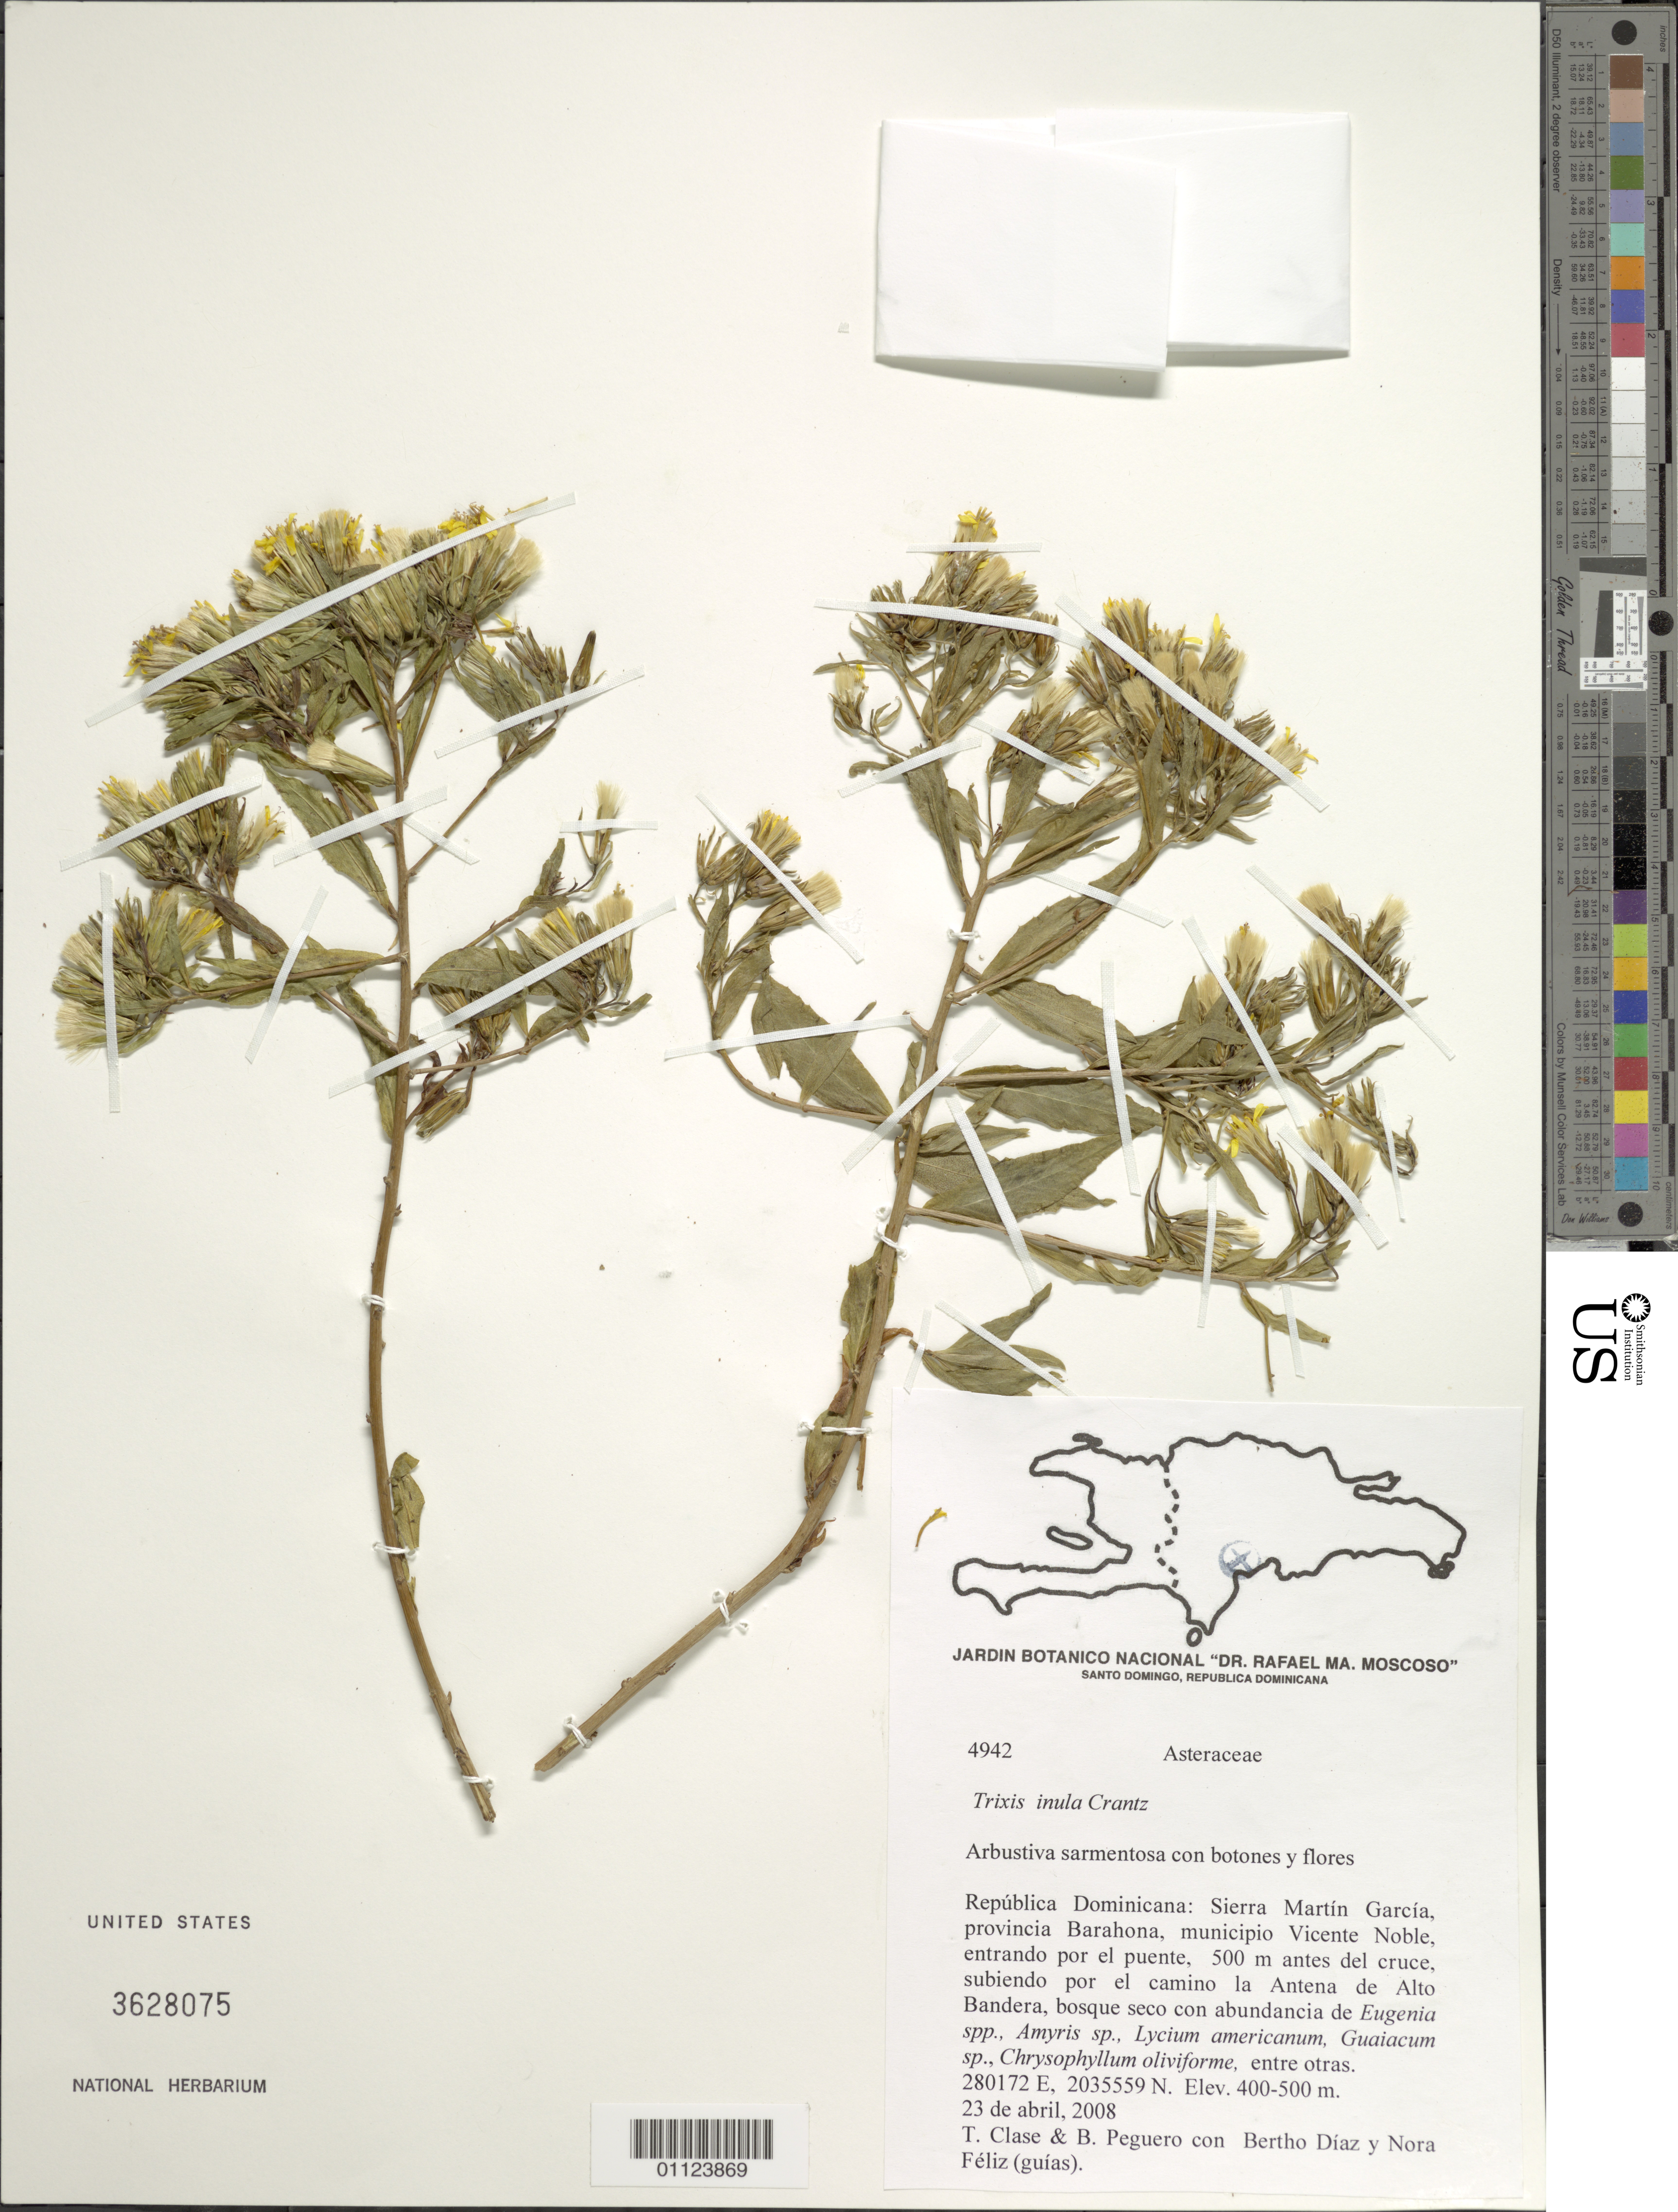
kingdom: Plantae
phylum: Tracheophyta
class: Magnoliopsida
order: Asterales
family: Asteraceae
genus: Trixis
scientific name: Trixis inula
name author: Crantz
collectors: T. Clase & B. Peguero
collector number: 4942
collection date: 2008-04-23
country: Dominican Republic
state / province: Barahona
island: Hispaniola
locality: Municipio Vicente Noble, entrando por el puente, 500 m antes del cruce, subiendo por el camino la antena de Alto Bandera.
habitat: Bosque seco con abundancia de Eugenia spp., Amyris sp., Lycium americanum, Guaiacum sp., Chrysophyllum oliviforme, entra otras.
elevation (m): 400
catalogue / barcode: US 3628075